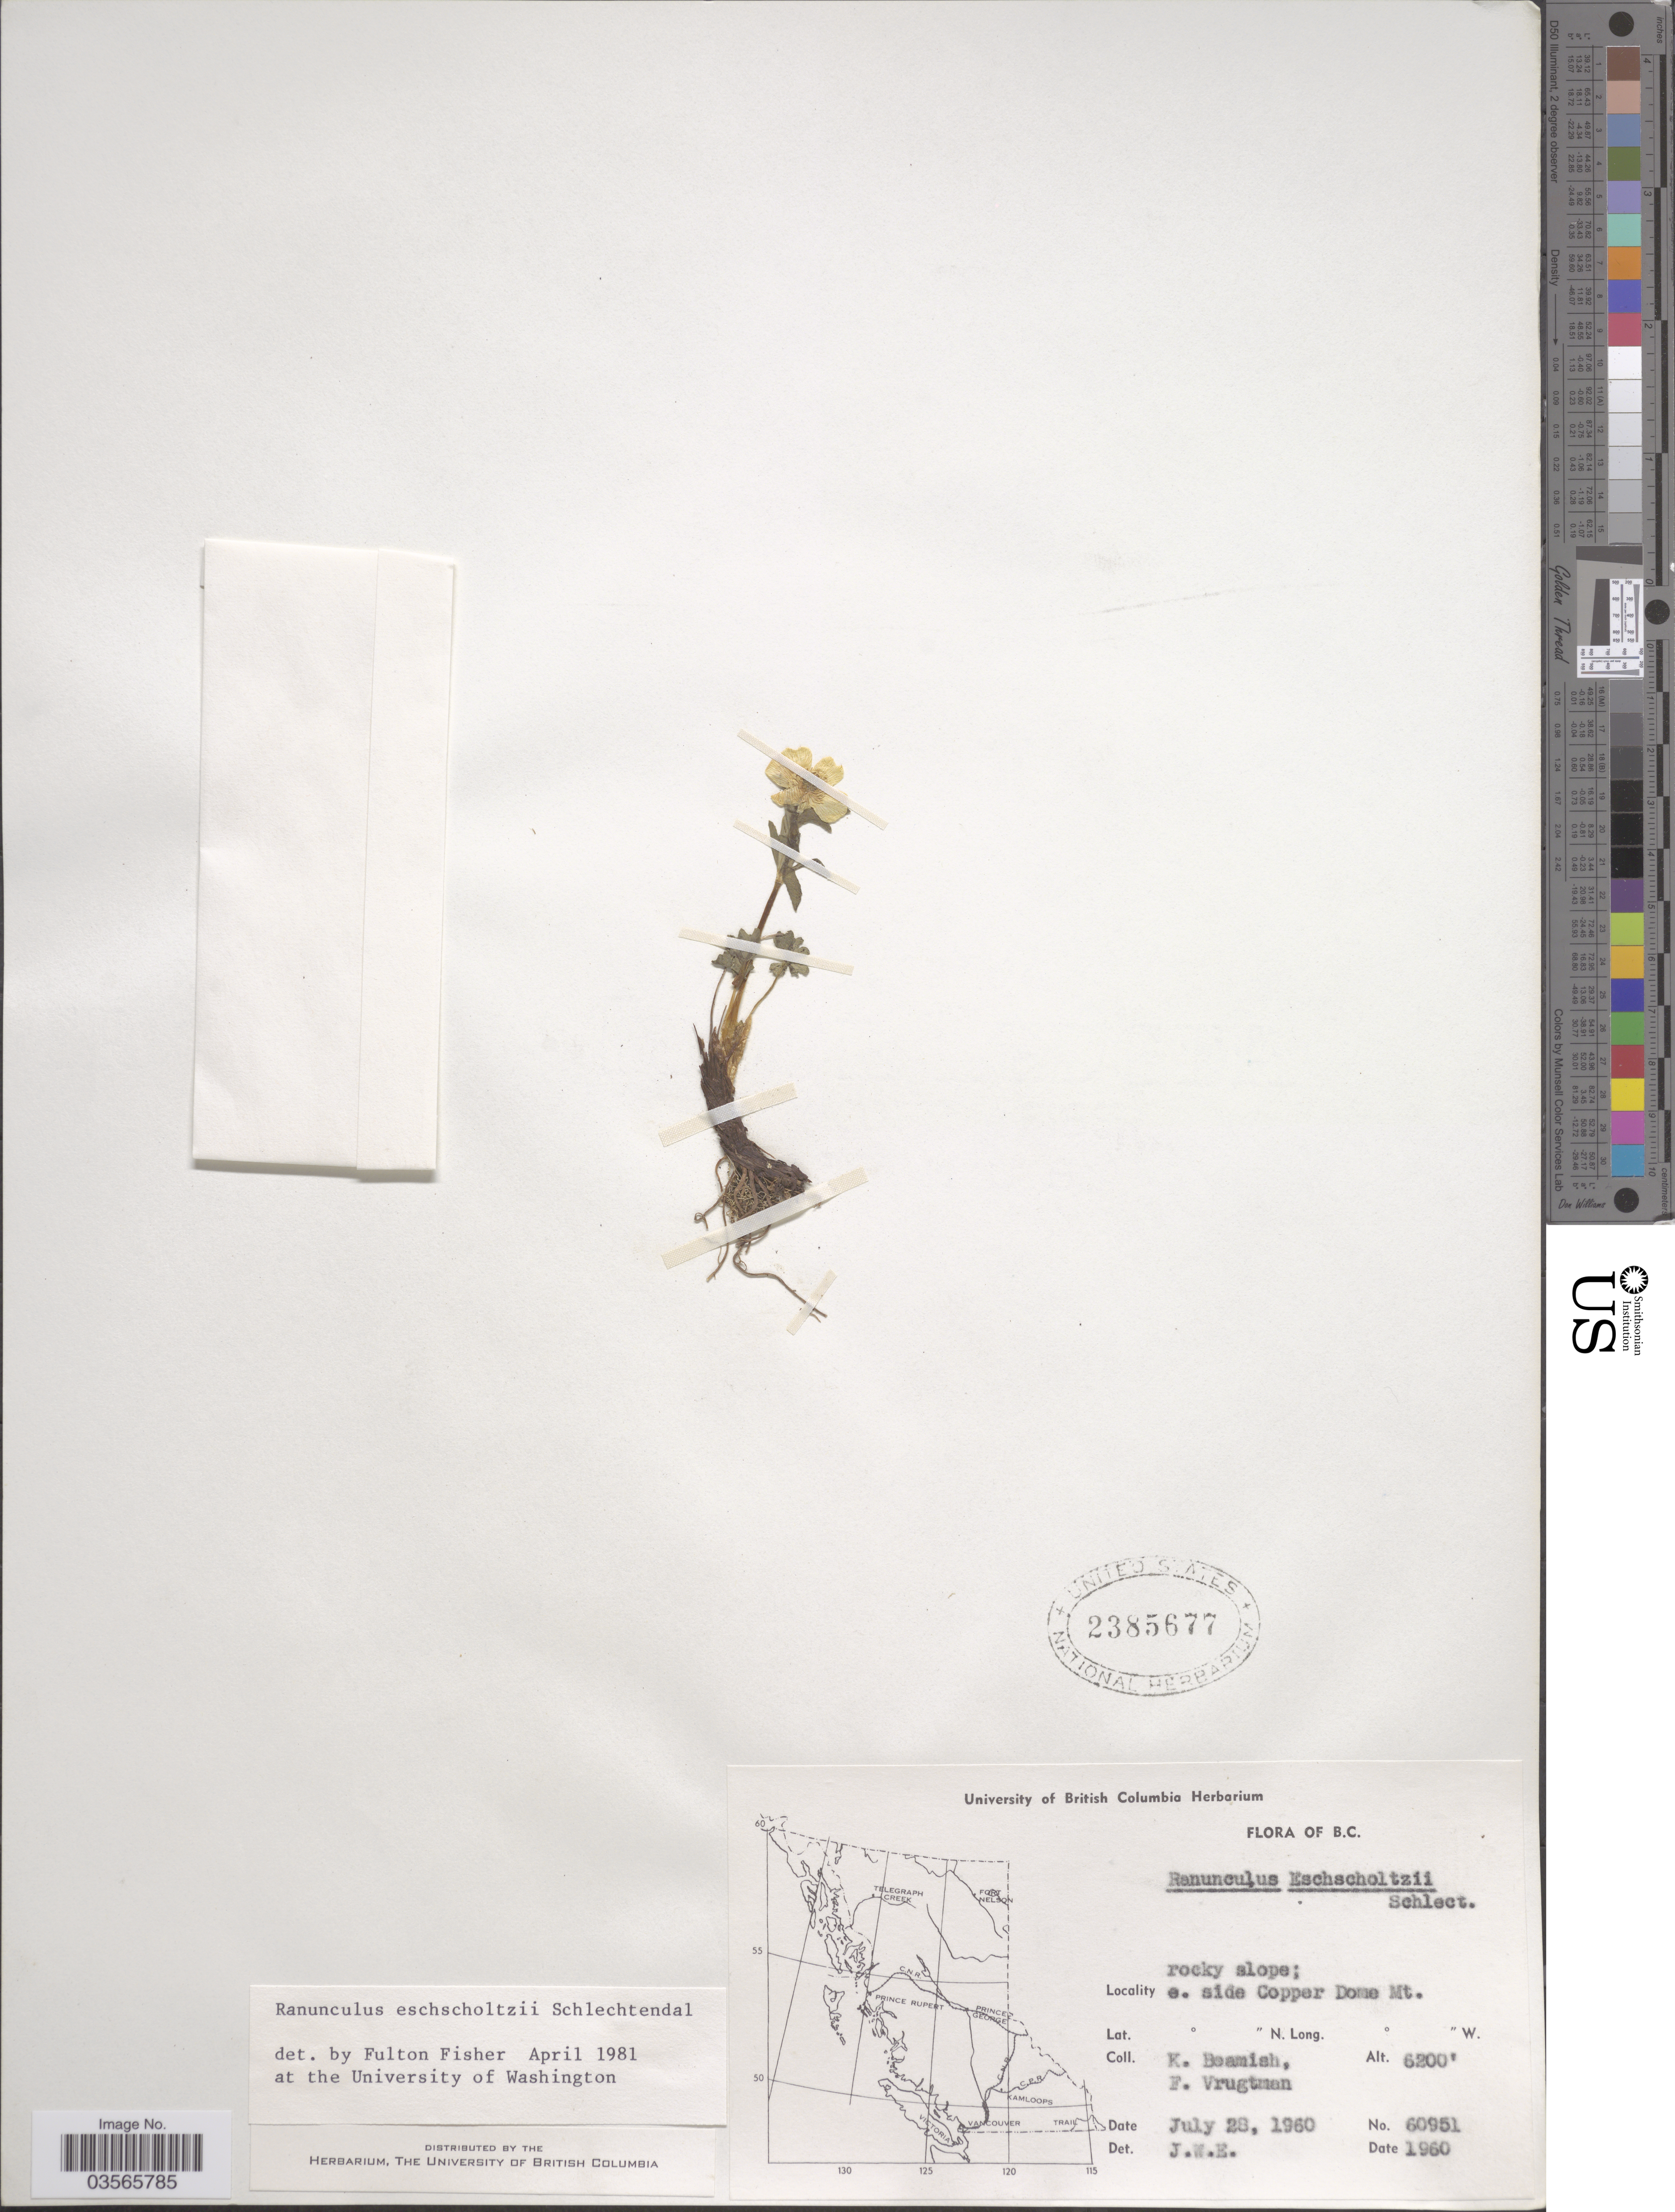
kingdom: Plantae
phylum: Tracheophyta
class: Magnoliopsida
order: Ranunculales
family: Ranunculaceae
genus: Ranunculus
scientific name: Ranunculus eschscholtzii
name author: Schltdl.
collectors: K. Beamish & F. Vrugtman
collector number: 60951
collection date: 1960-07-28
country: Canada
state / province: British Columbia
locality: E. side Copper Dome Mt.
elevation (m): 1890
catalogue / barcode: US 2385677